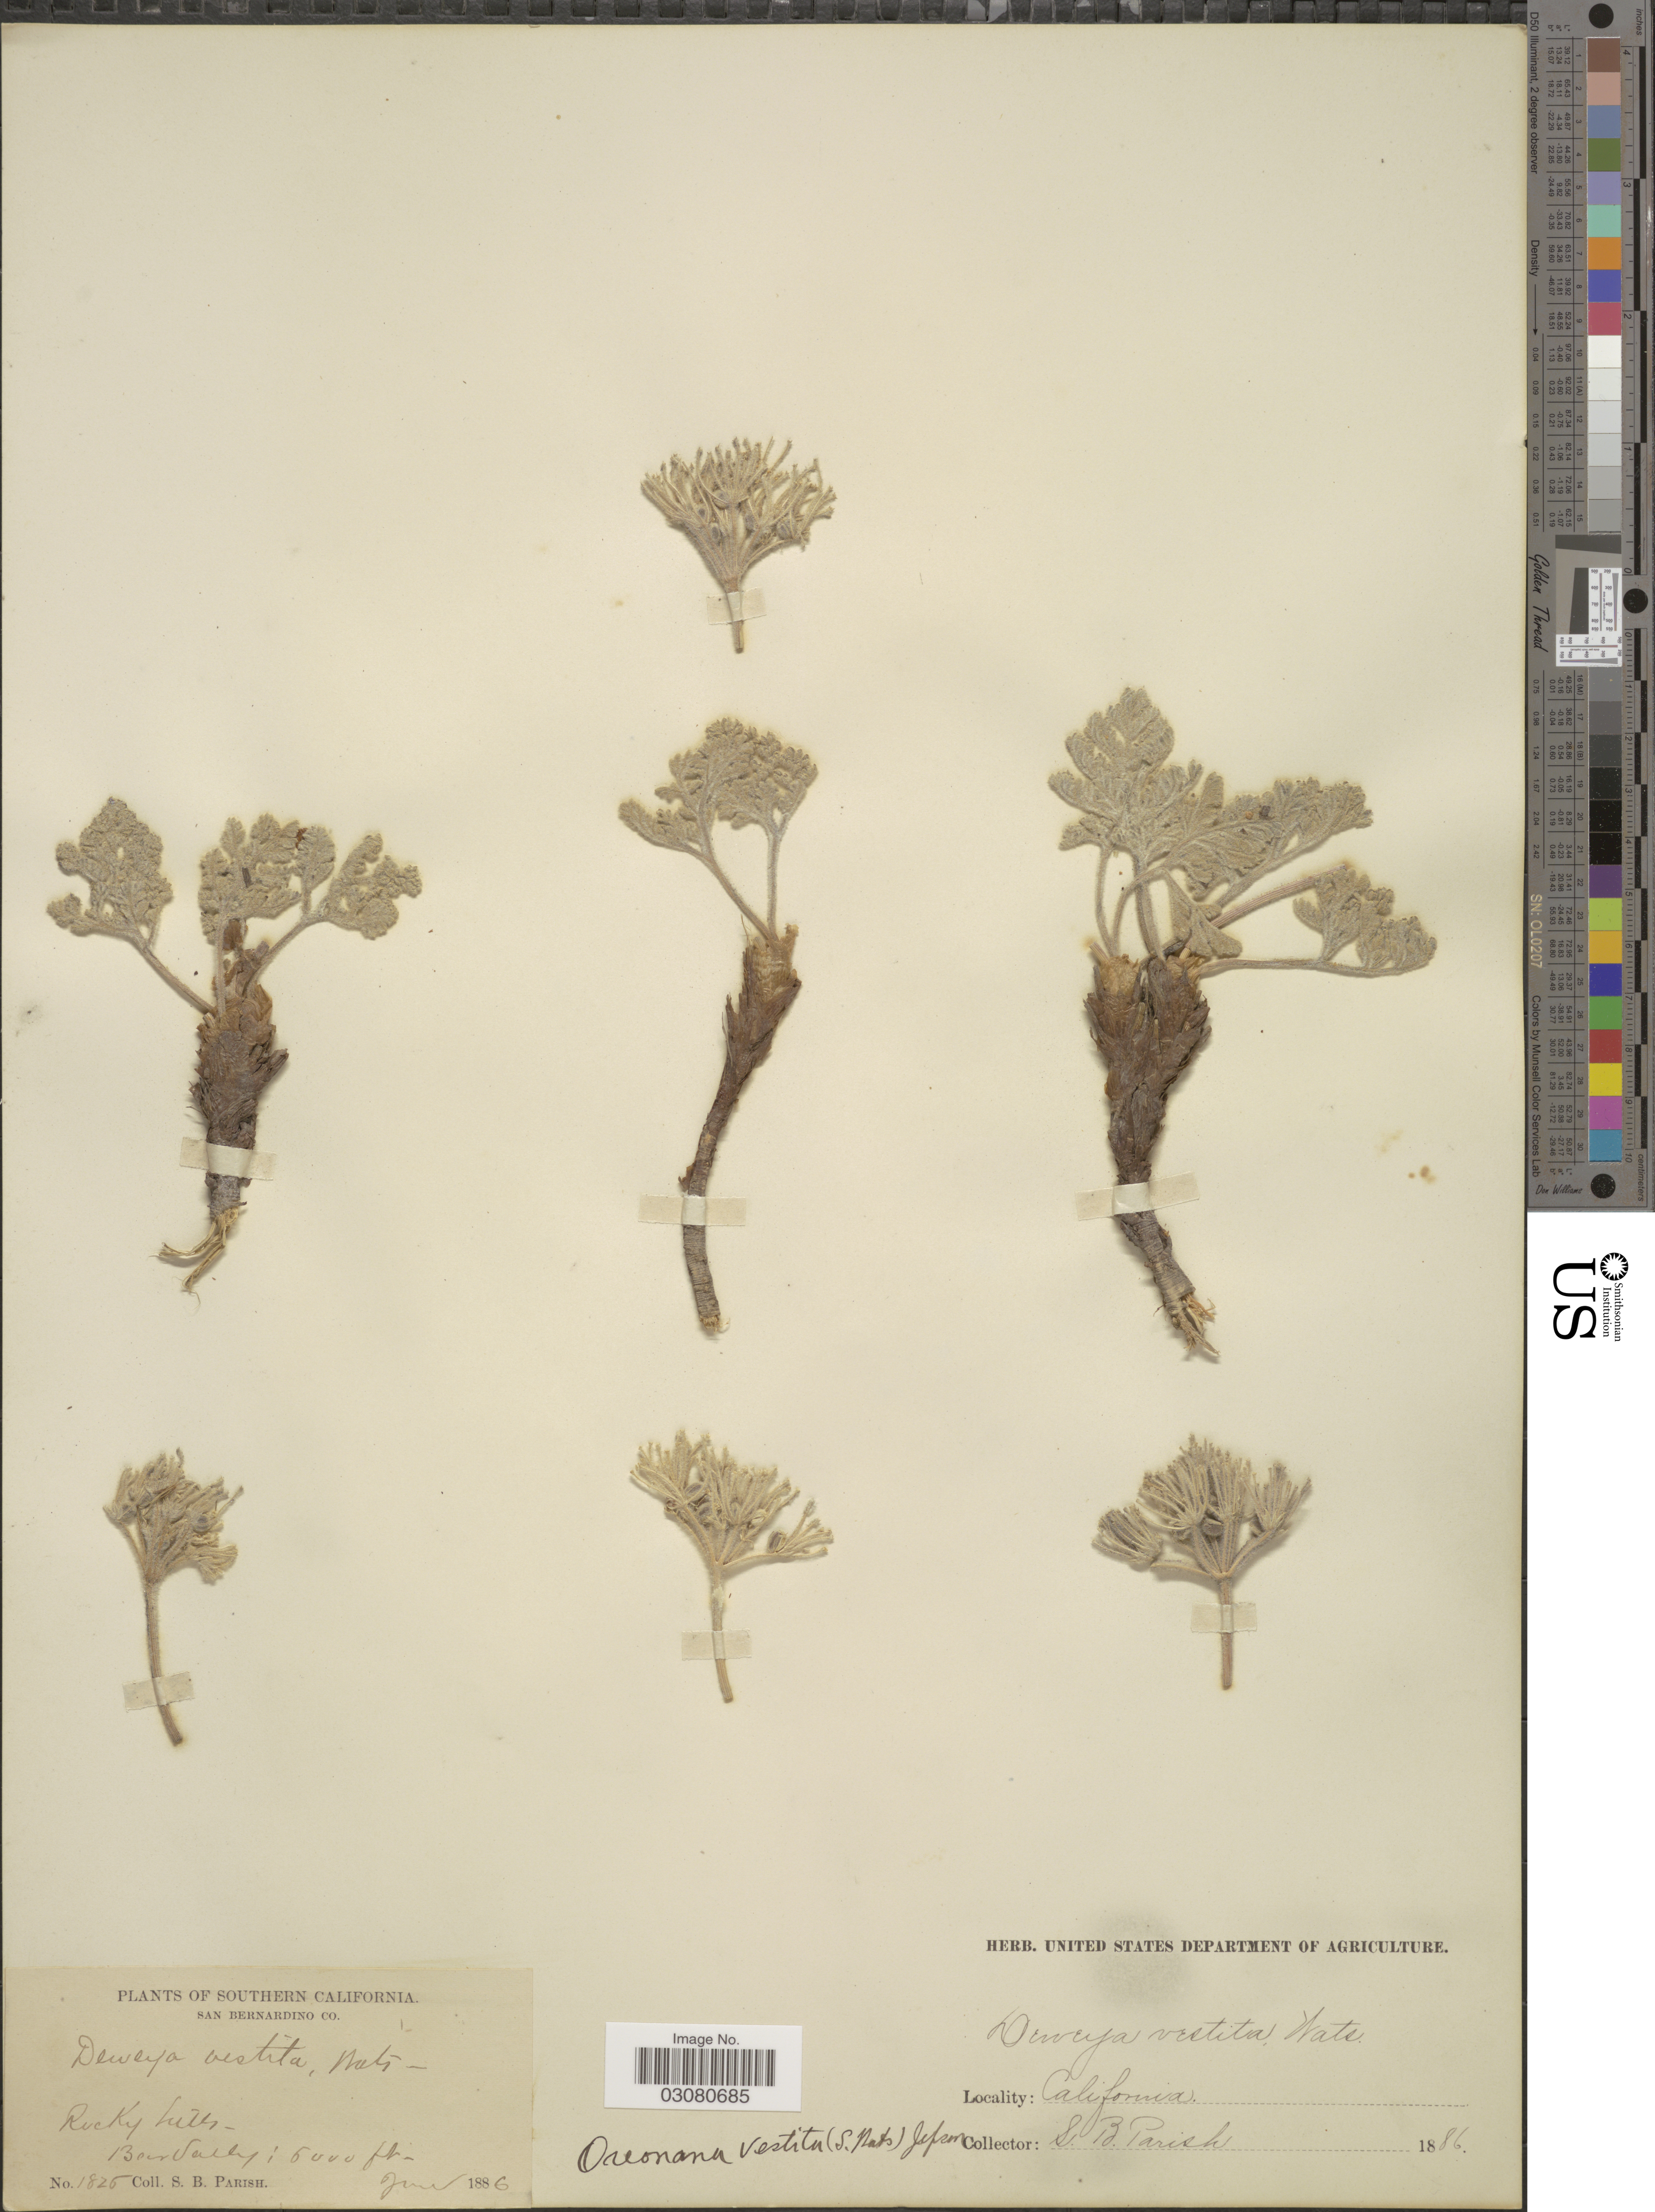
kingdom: Plantae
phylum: Tracheophyta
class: Magnoliopsida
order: Apiales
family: Apiaceae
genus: Oreonana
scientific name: Oreonana vestita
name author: (S. Watson) Jeps.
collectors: S. B. Parish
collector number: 1826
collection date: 1886-06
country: United States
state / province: California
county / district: San Bernardino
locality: Southern California. Rocky hills, Bear Valley.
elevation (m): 1829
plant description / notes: Corrected "Beer Valley" to " Rocky hills, Bear Valley." Removed "San Bernardino Co." from Precise Locality field and added to County field.